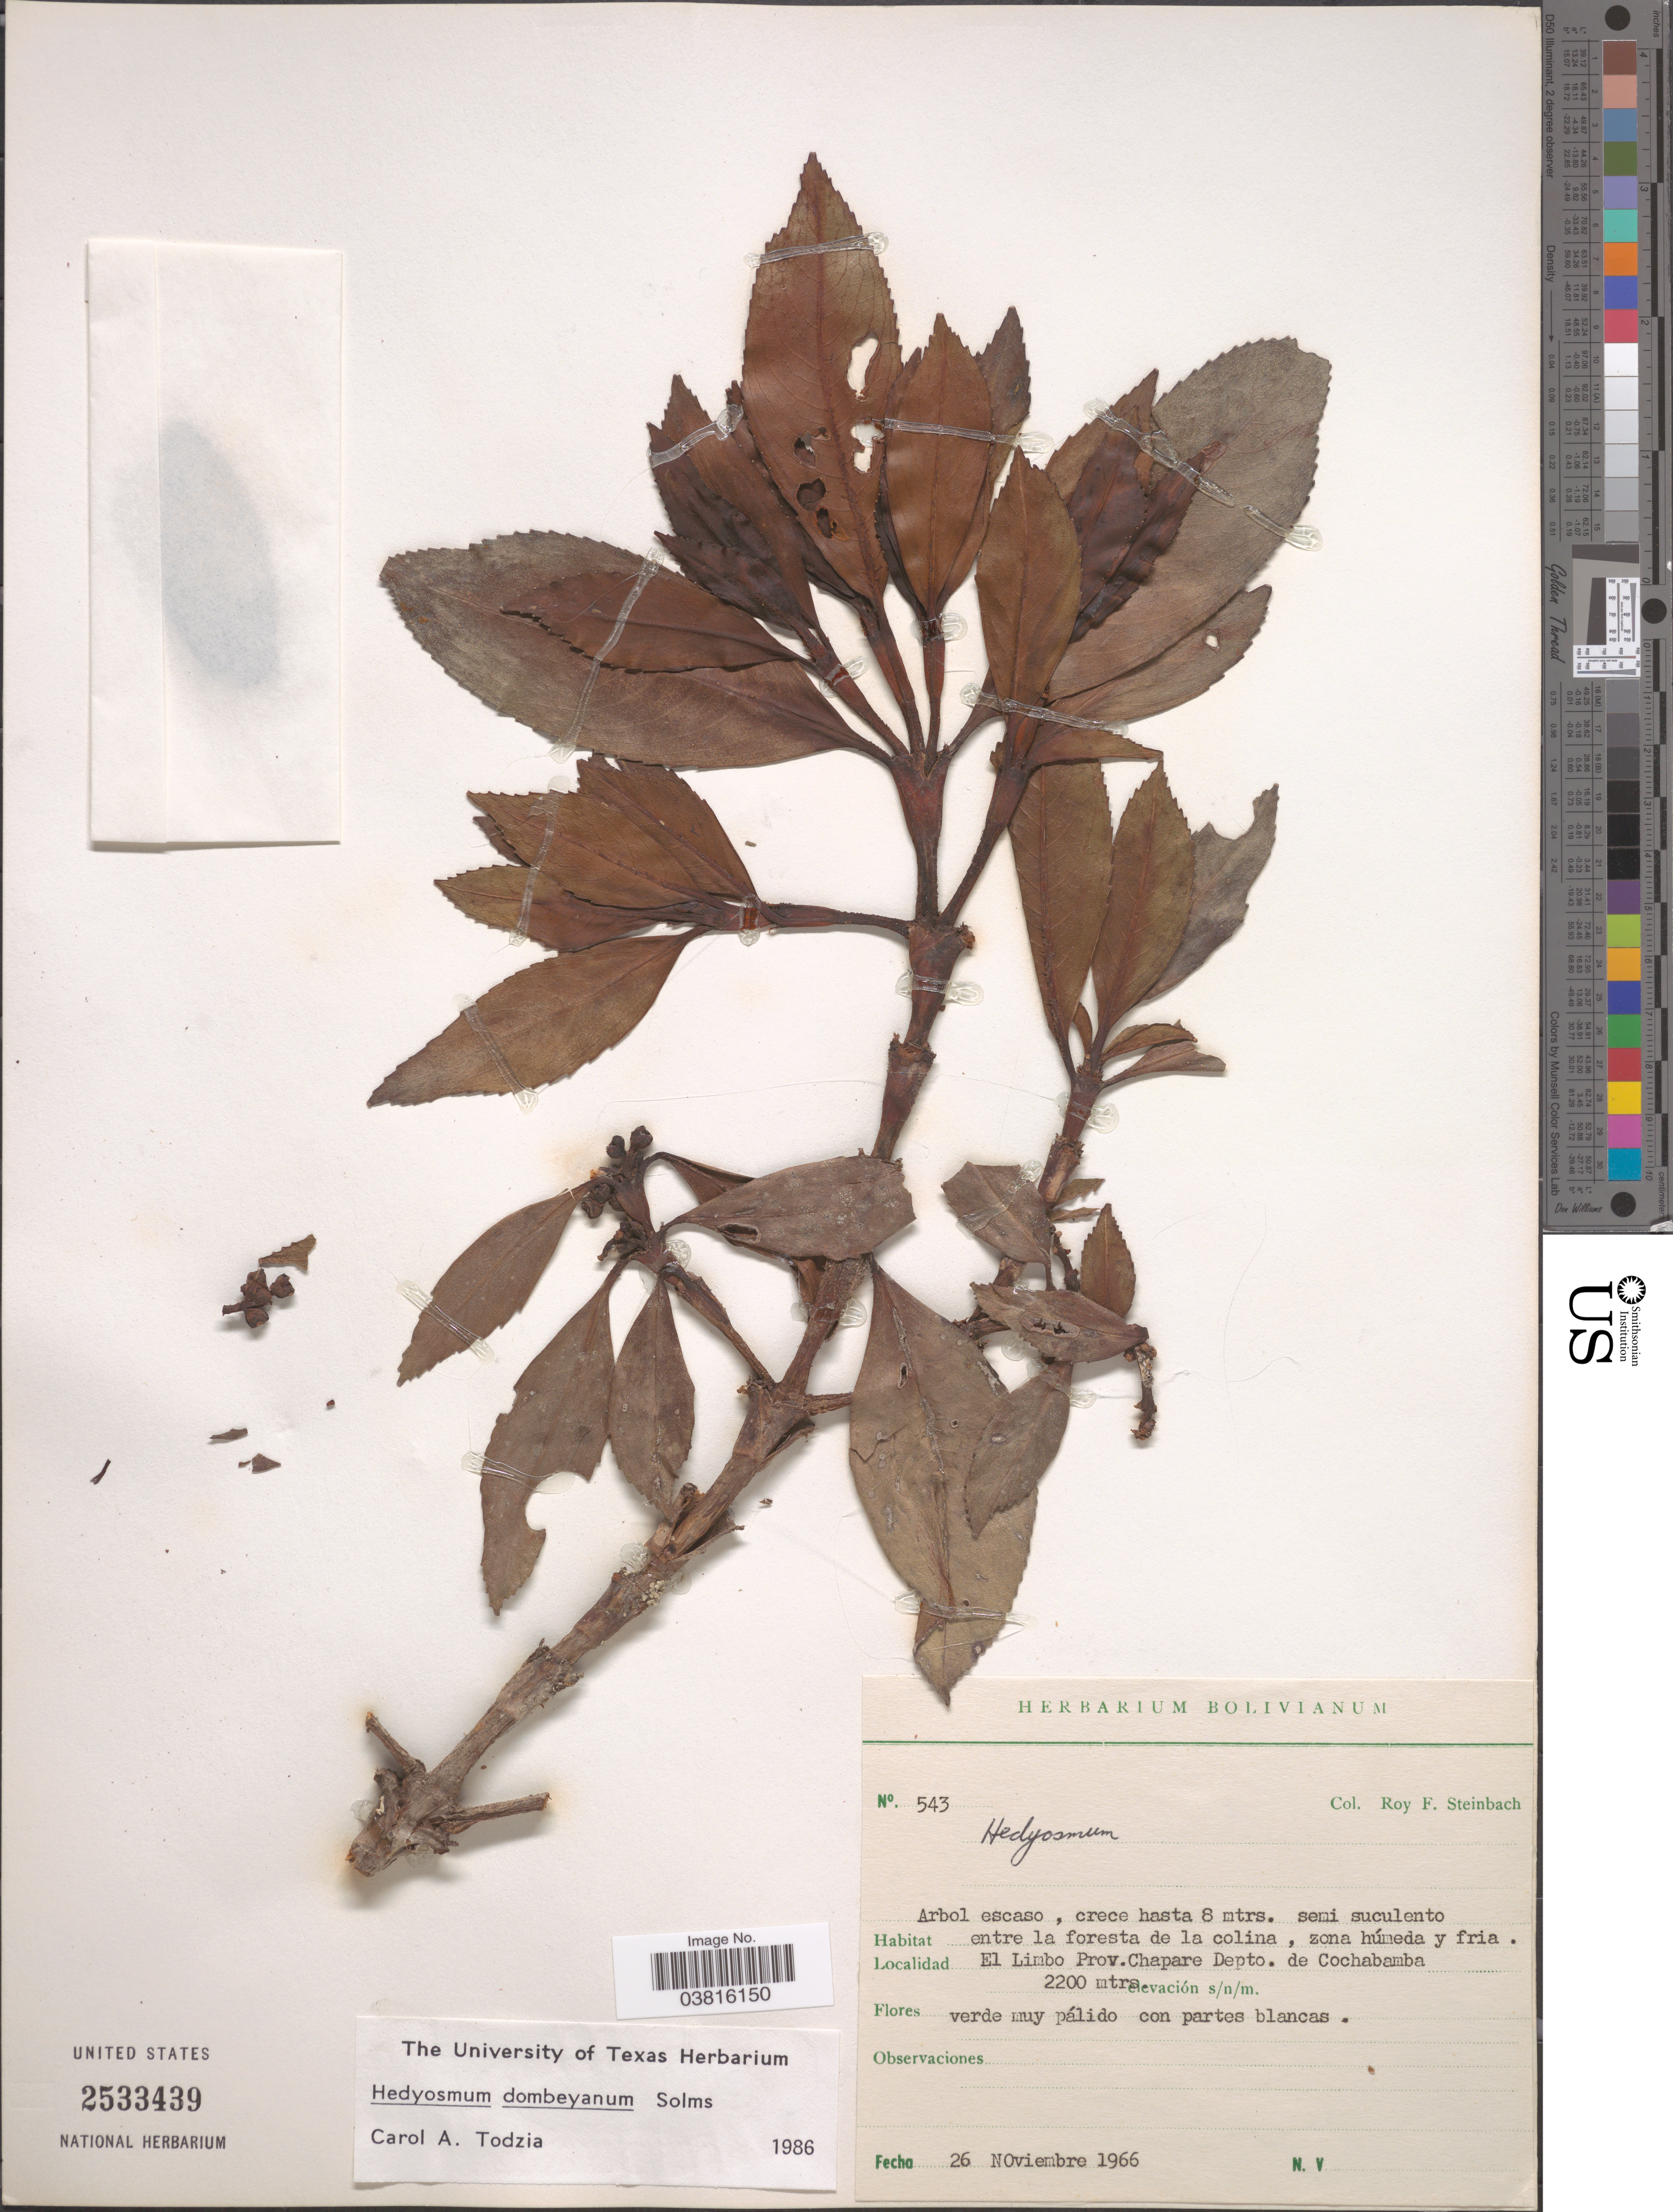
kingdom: Plantae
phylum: Tracheophyta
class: Magnoliopsida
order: Chloranthales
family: Chloranthaceae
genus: Hedyosmum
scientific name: Hedyosmum dombeyanum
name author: Solms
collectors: R. F. Steinbach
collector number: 543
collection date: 1966-11-26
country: Bolivia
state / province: Cochabamba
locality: Entre la foresta de la colina, zona húmeda y fria. El Limbo Prov. Chapare Depto. de Cochabamba.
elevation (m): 2200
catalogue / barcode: US 2533439